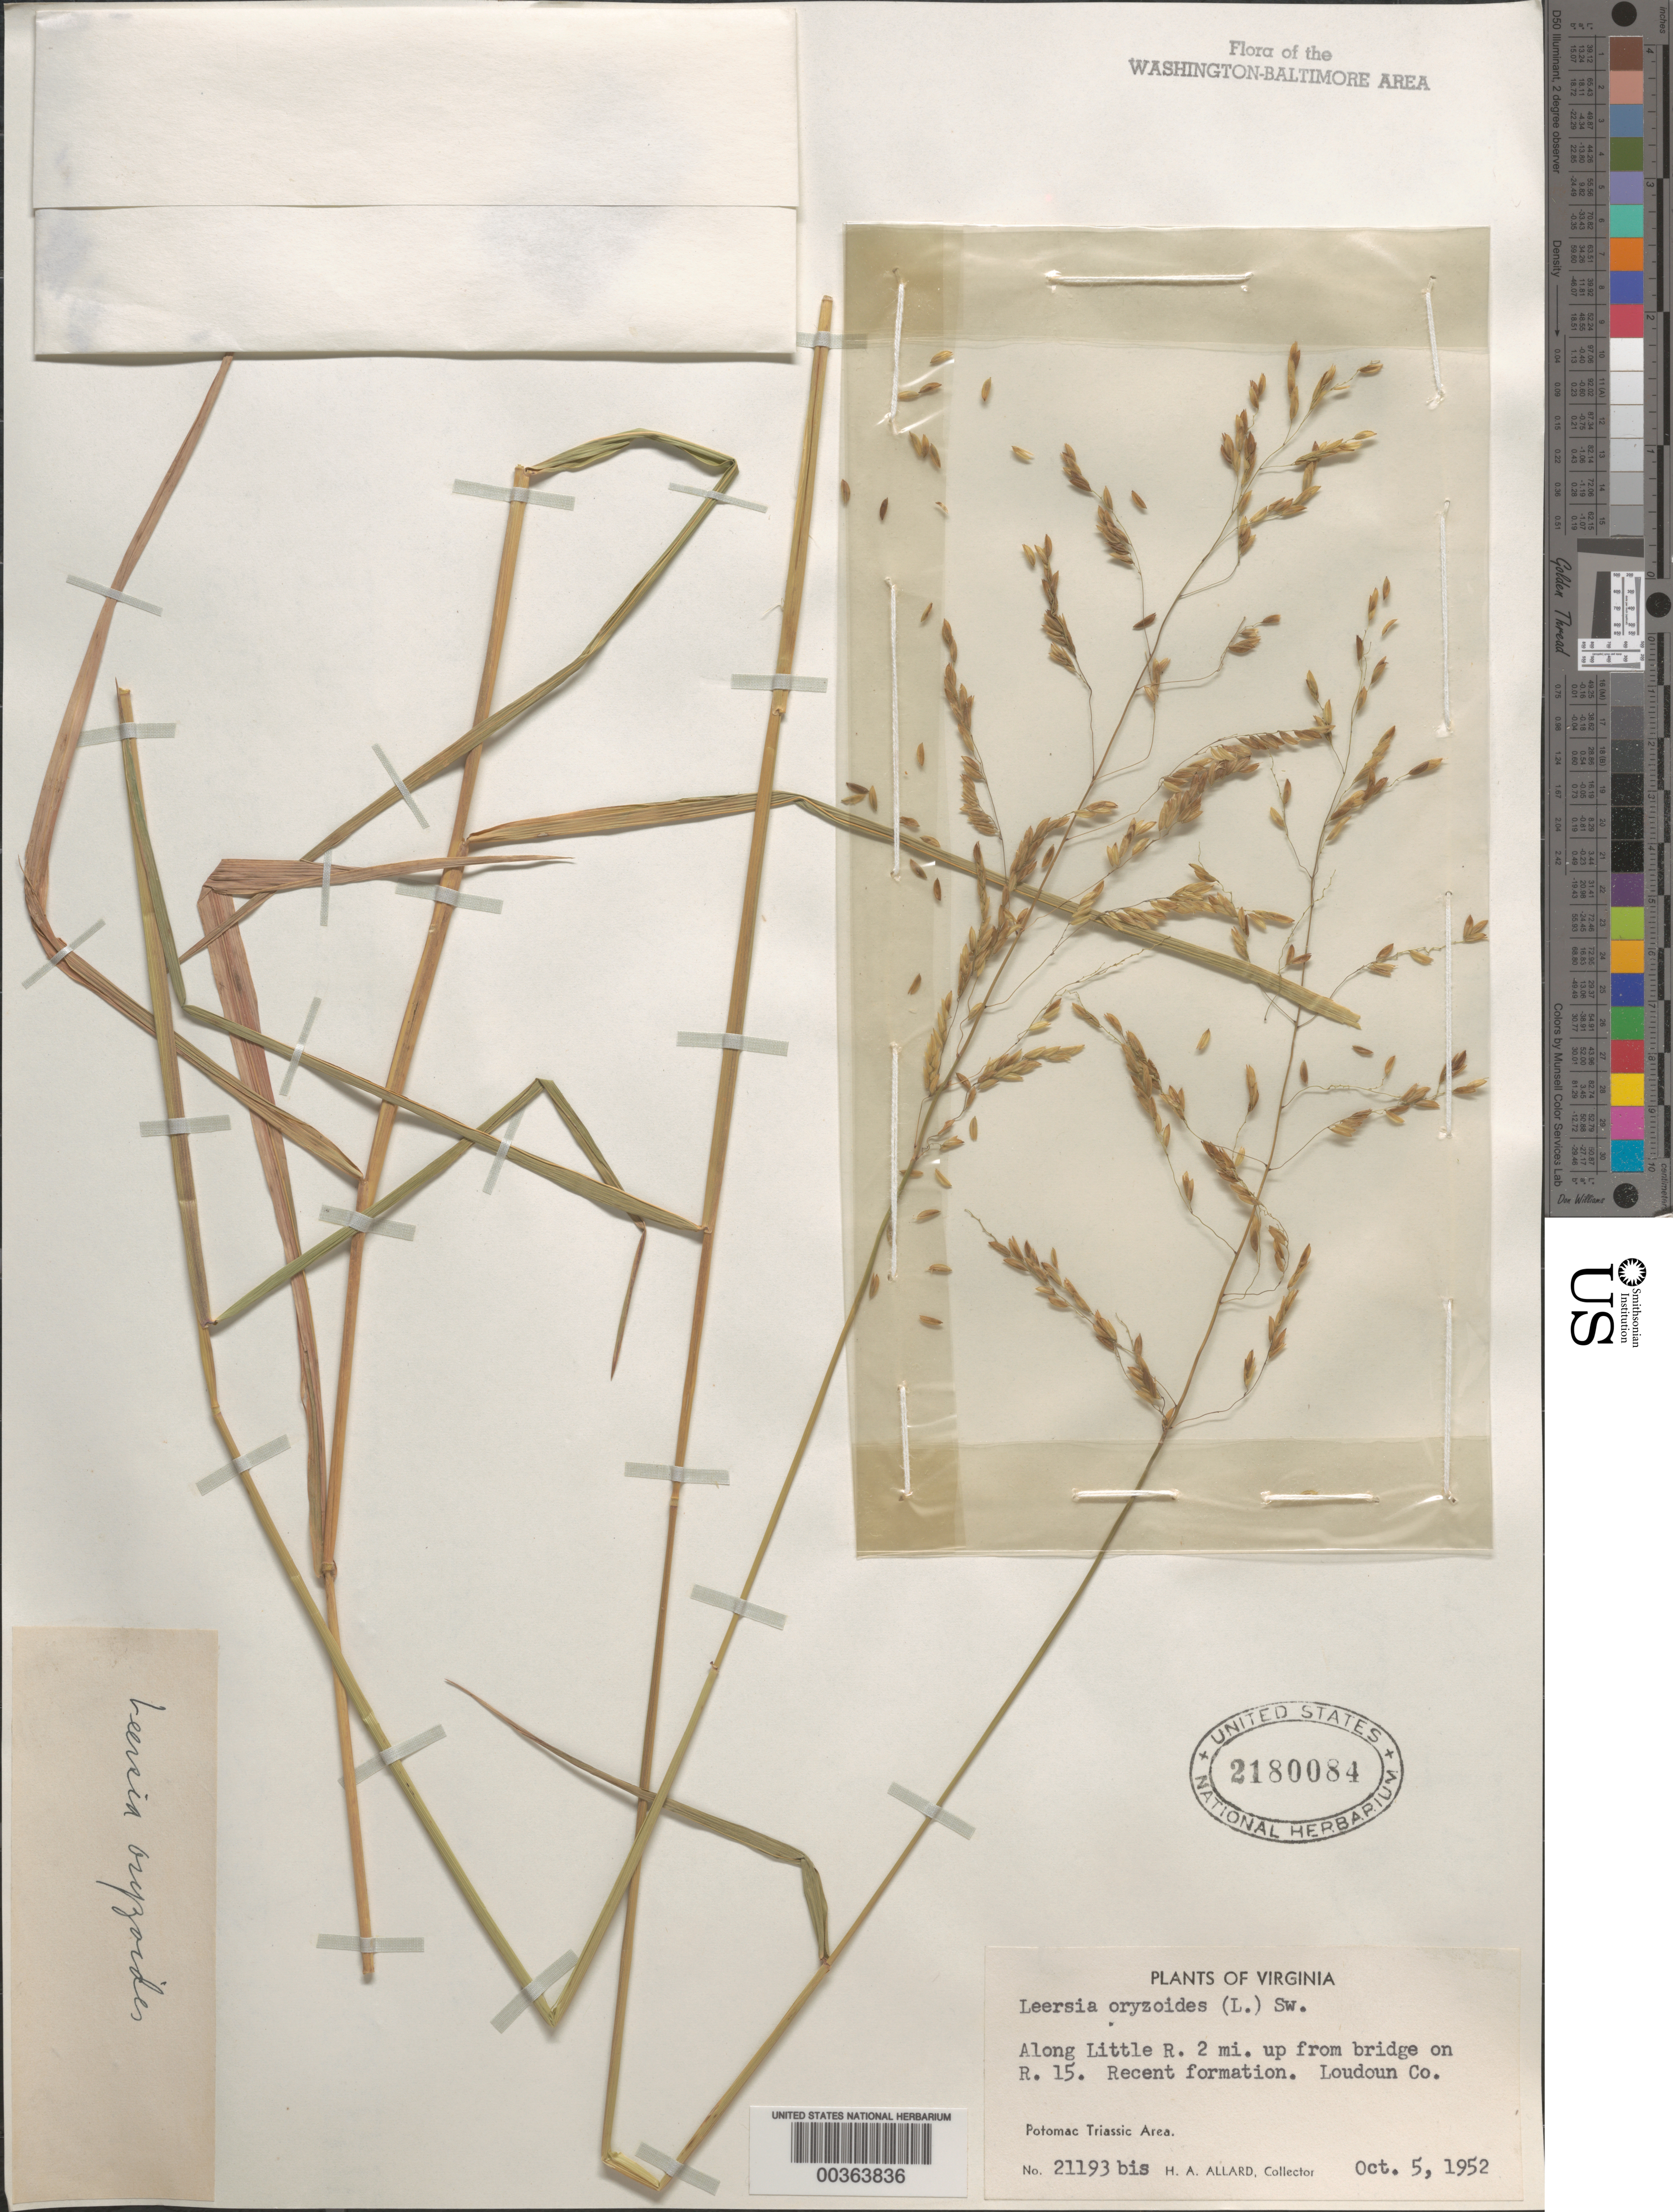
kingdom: Plantae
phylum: Tracheophyta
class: Liliopsida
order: Poales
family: Poaceae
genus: Leersia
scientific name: Leersia oryzoides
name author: (L.) Sw.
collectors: H. A. Allard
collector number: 21193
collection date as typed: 05 Oct 1952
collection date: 1952-10-05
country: United States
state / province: Virginia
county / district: Loudoun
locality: Upstream from Route 15 on Little River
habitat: Along river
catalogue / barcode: US 2180084